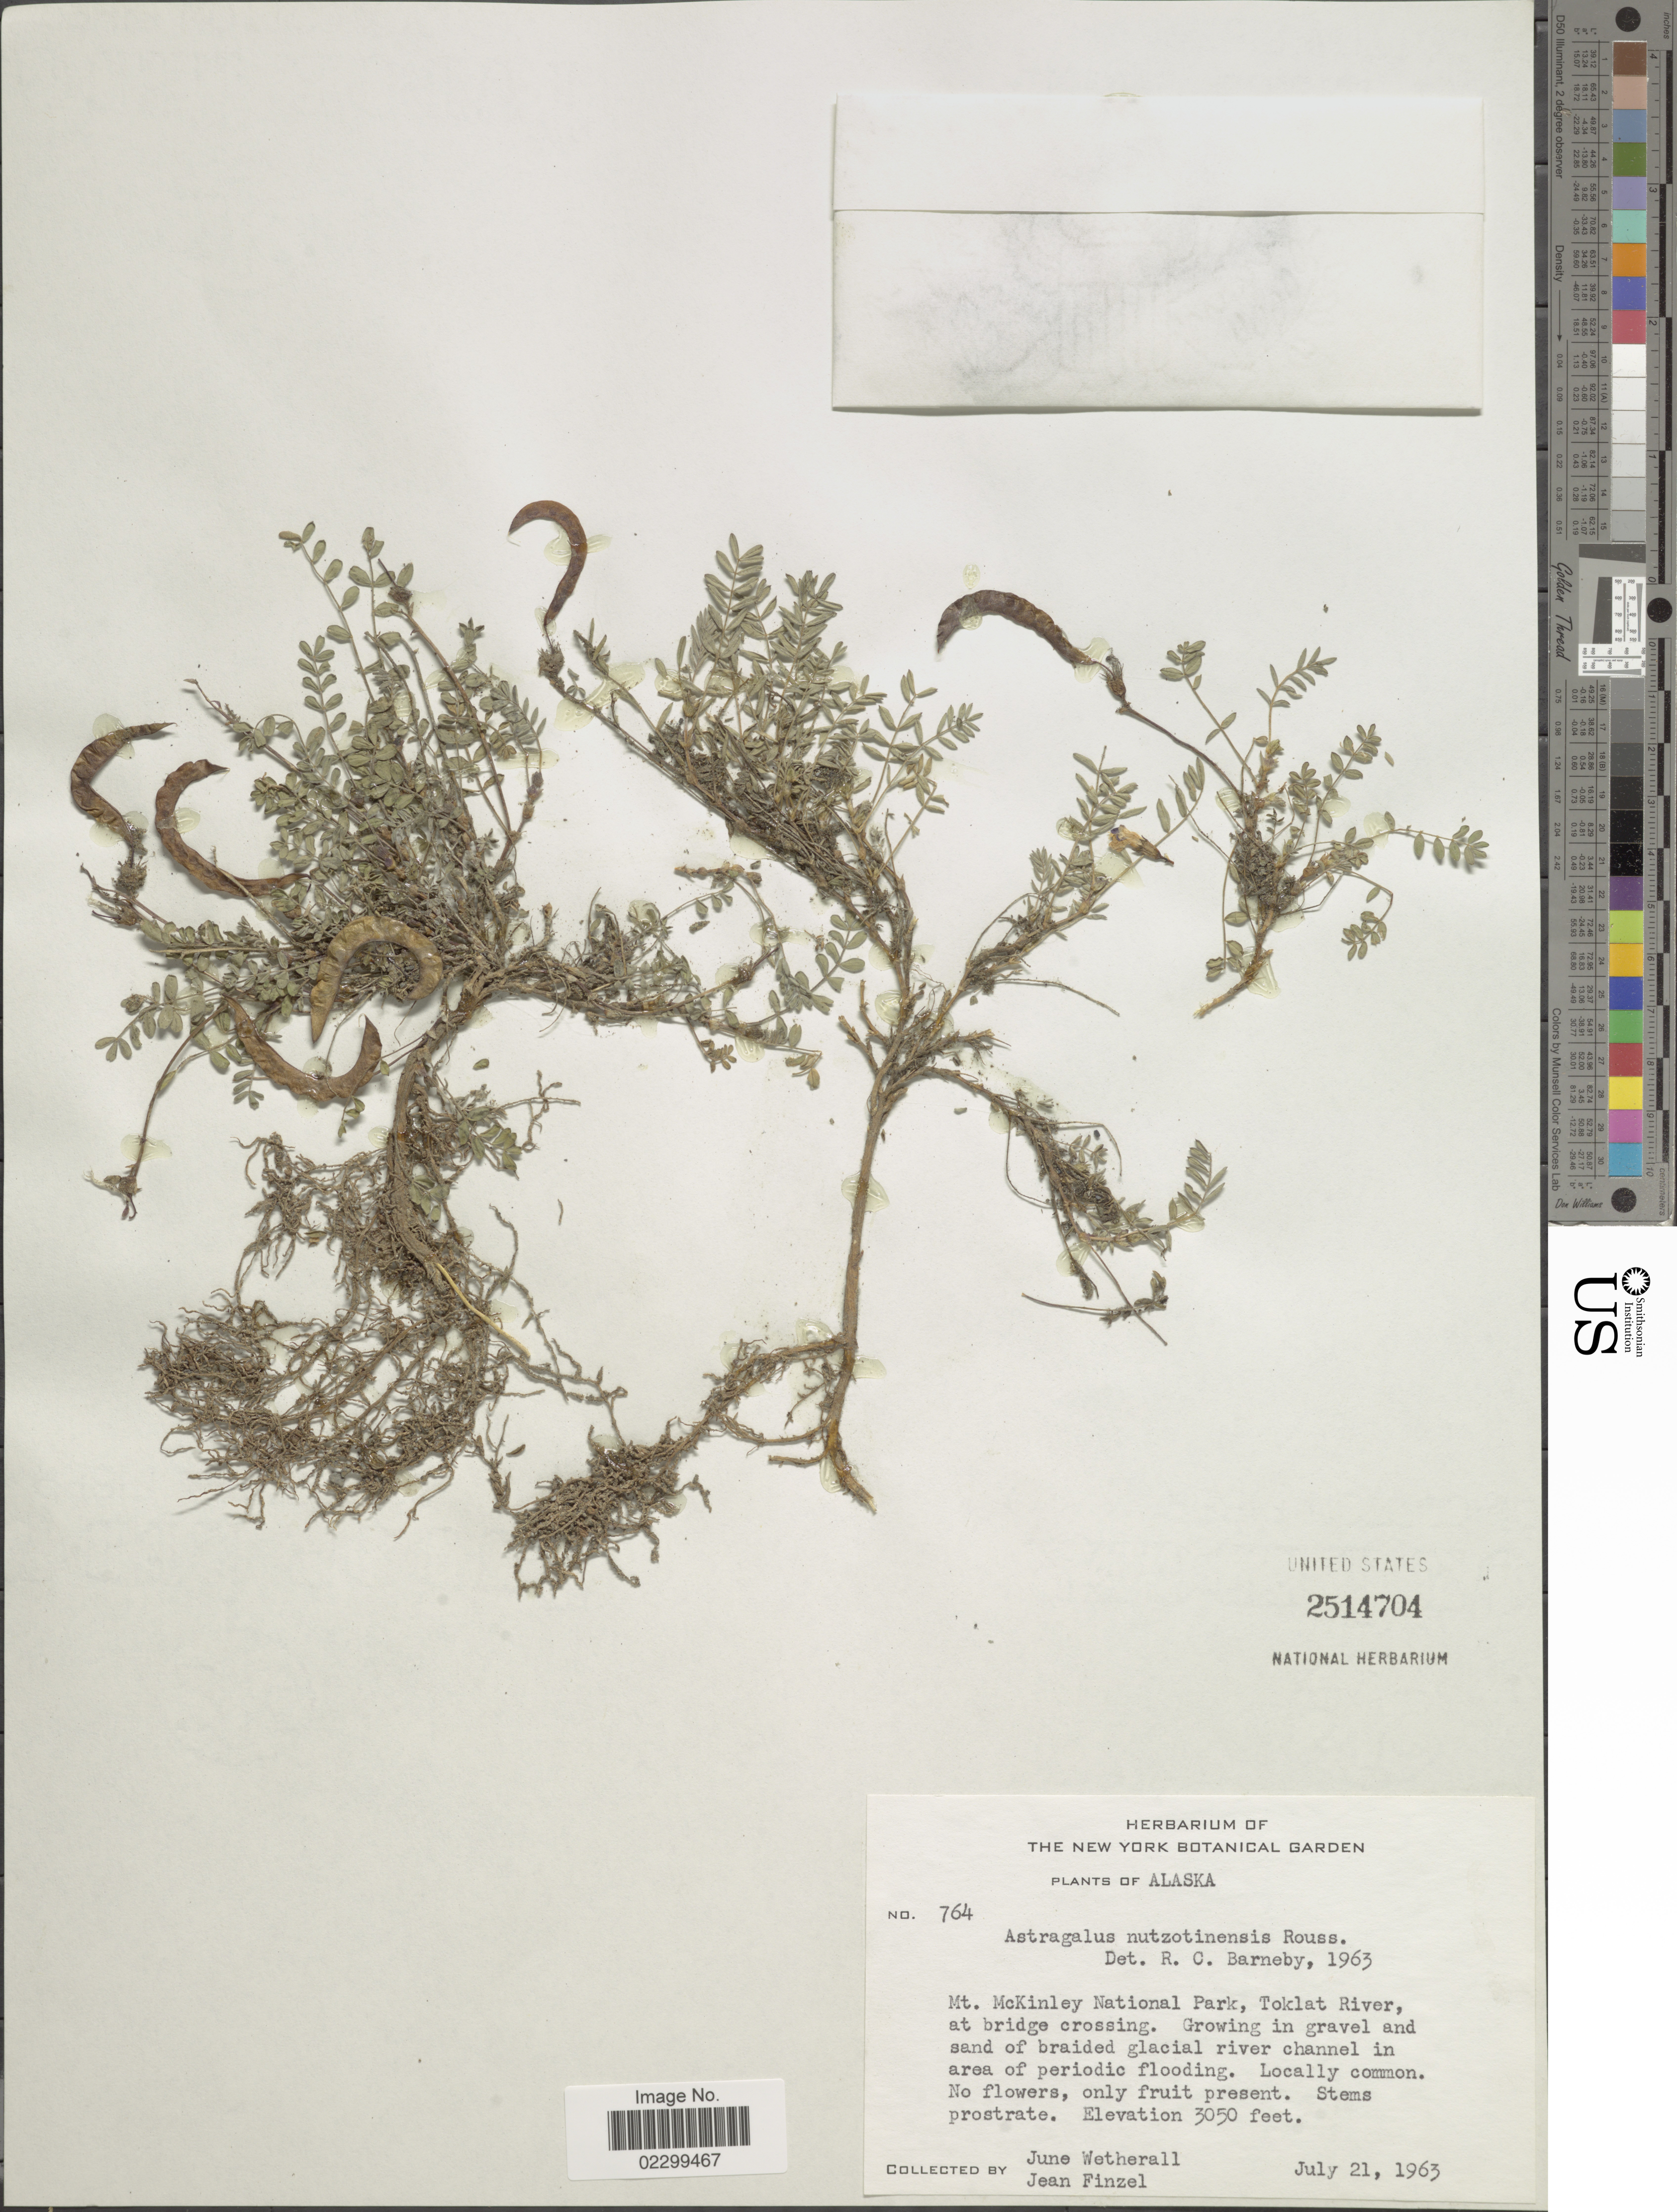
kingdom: Plantae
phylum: Tracheophyta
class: Magnoliopsida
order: Fabales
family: Fabaceae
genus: Astragalus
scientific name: Astragalus nutzotinensis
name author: J. Rousseau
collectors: J. Wetherall & J. Finzel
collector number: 764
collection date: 1963-07-21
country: United States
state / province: Alaska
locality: Mt. McKinley National Park, Toklat River, at bridge crossing, growing in gravel and sand of braided glacial river channel in area of periodic flooding.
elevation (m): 930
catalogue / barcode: US 2514704